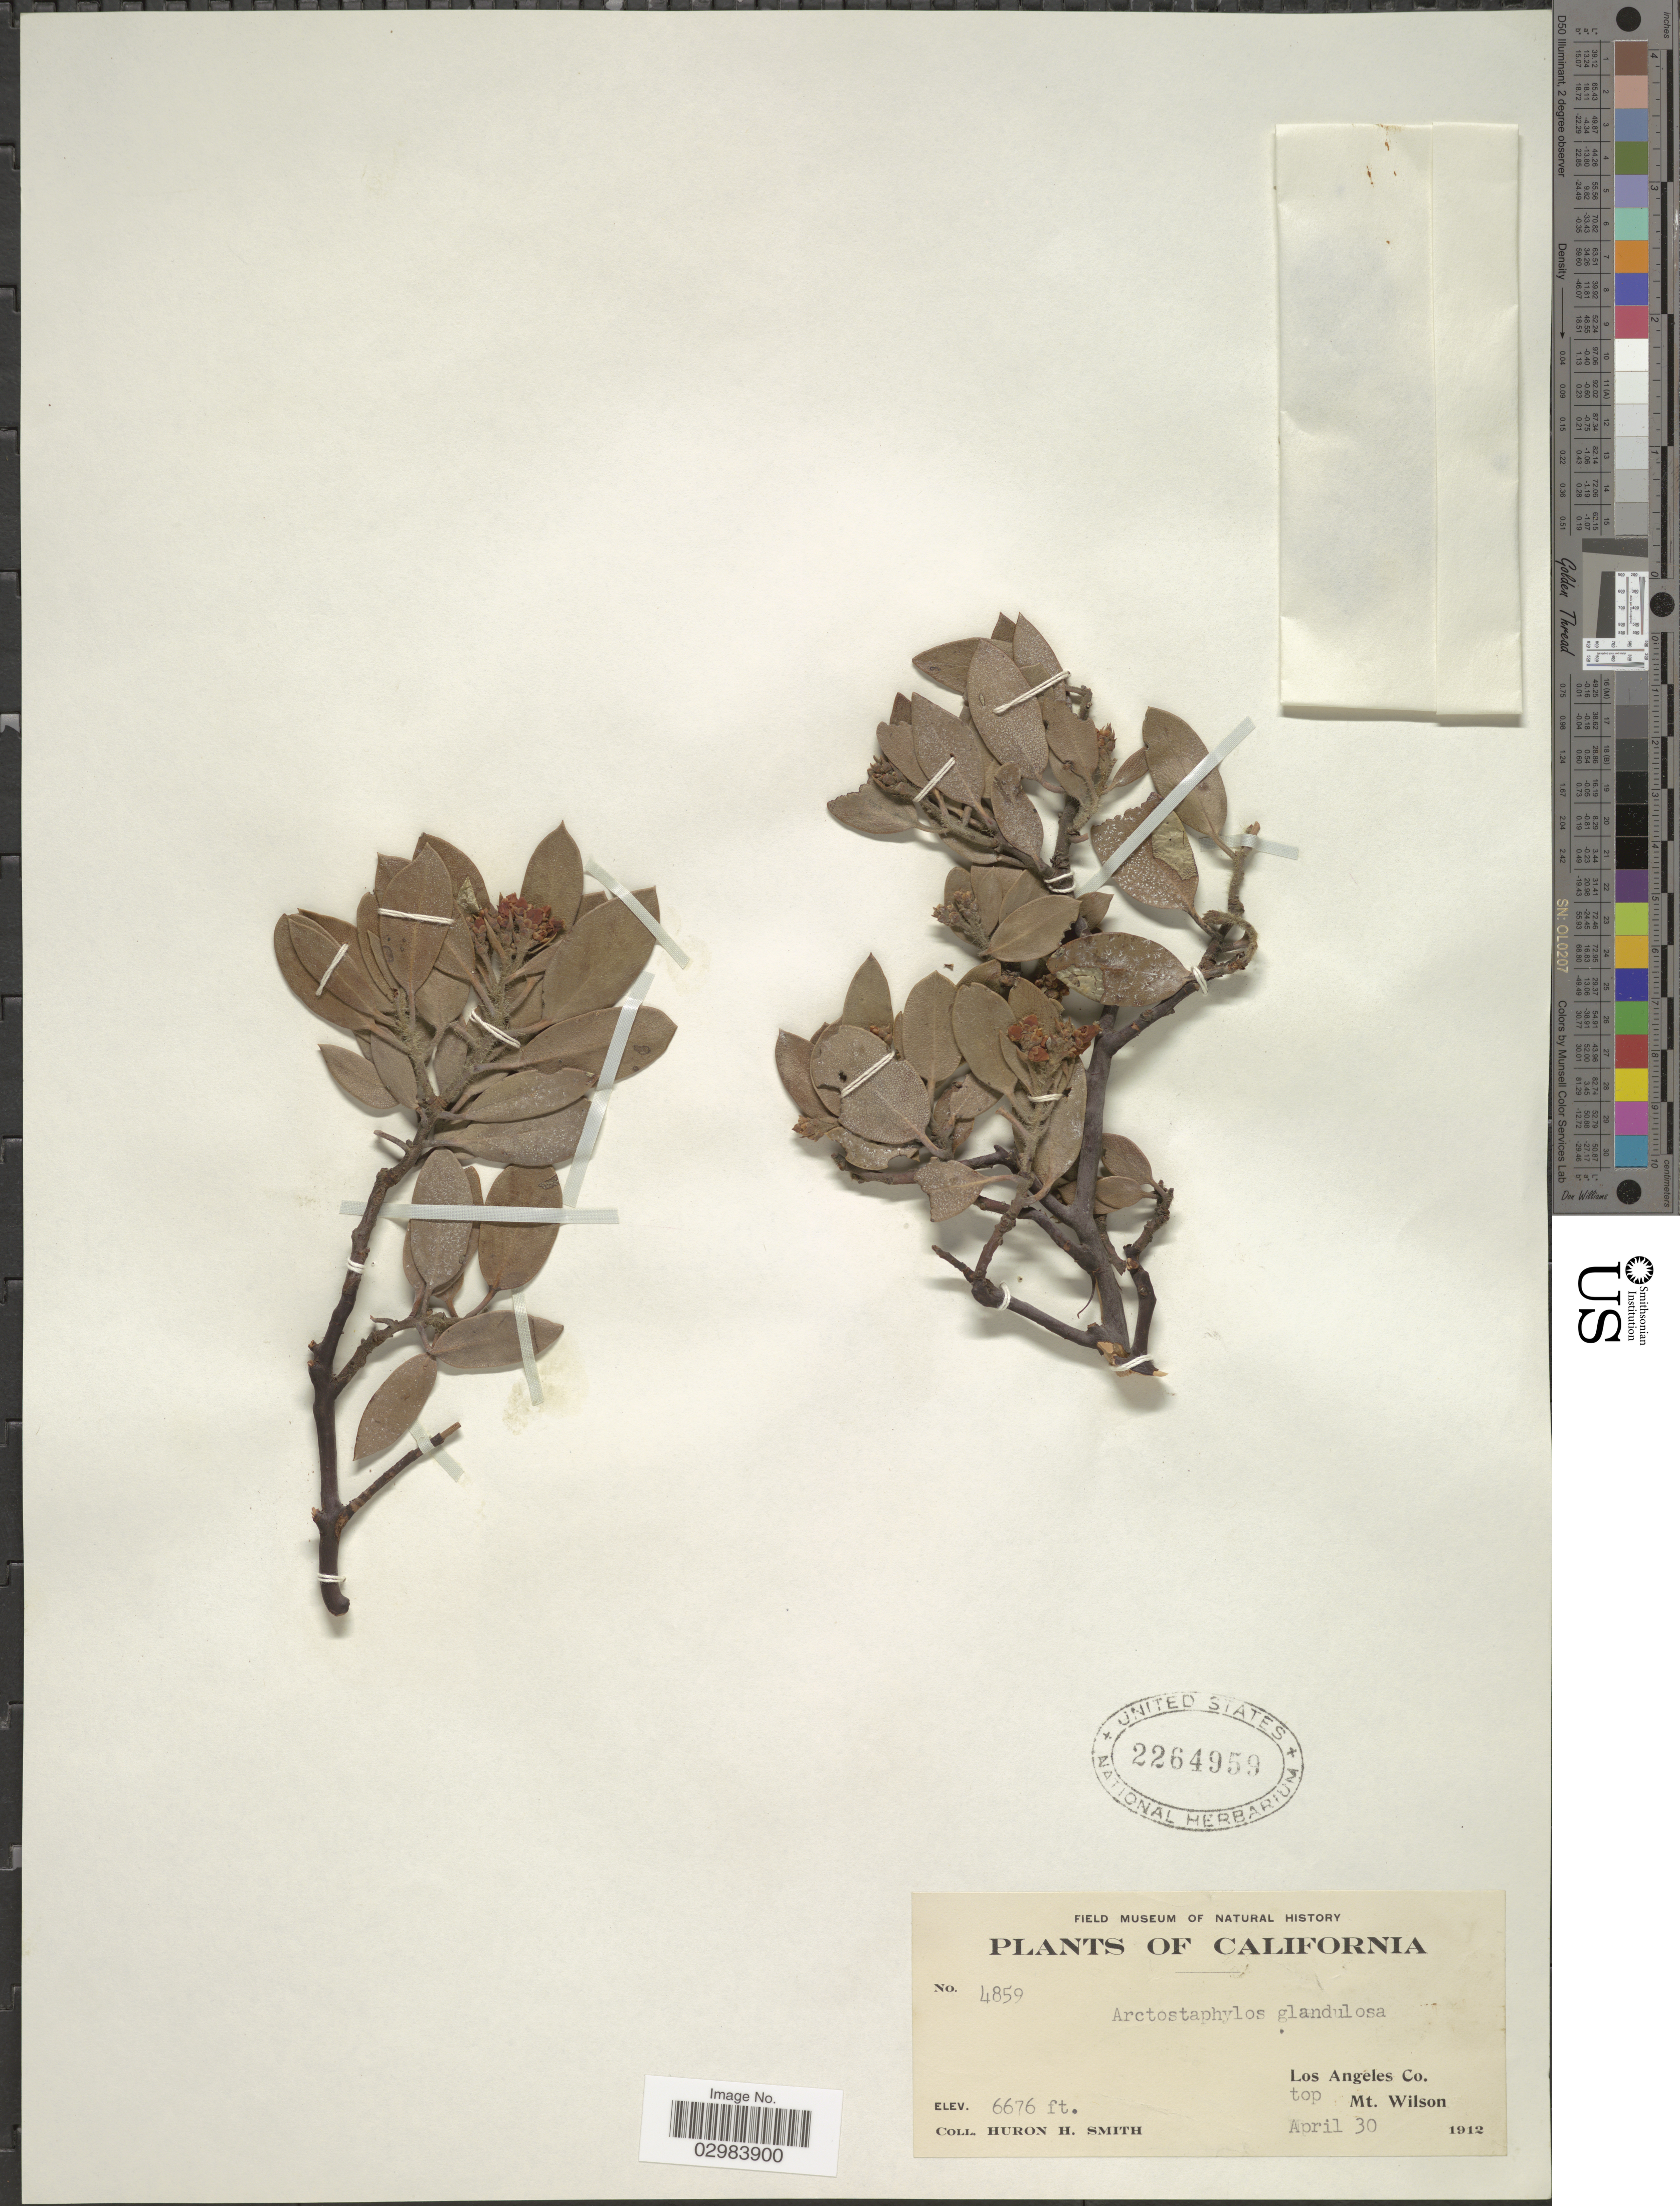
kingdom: Plantae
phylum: Tracheophyta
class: Magnoliopsida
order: Ericales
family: Ericaceae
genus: Arctostaphylos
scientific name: Arctostaphylos glandulosa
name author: Eastw.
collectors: Huron H. Smith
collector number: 4859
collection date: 1912-04-30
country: United States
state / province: California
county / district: Los Angeles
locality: Los Angeles Co., top Mt. Wilson.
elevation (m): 2035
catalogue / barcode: US 2264959